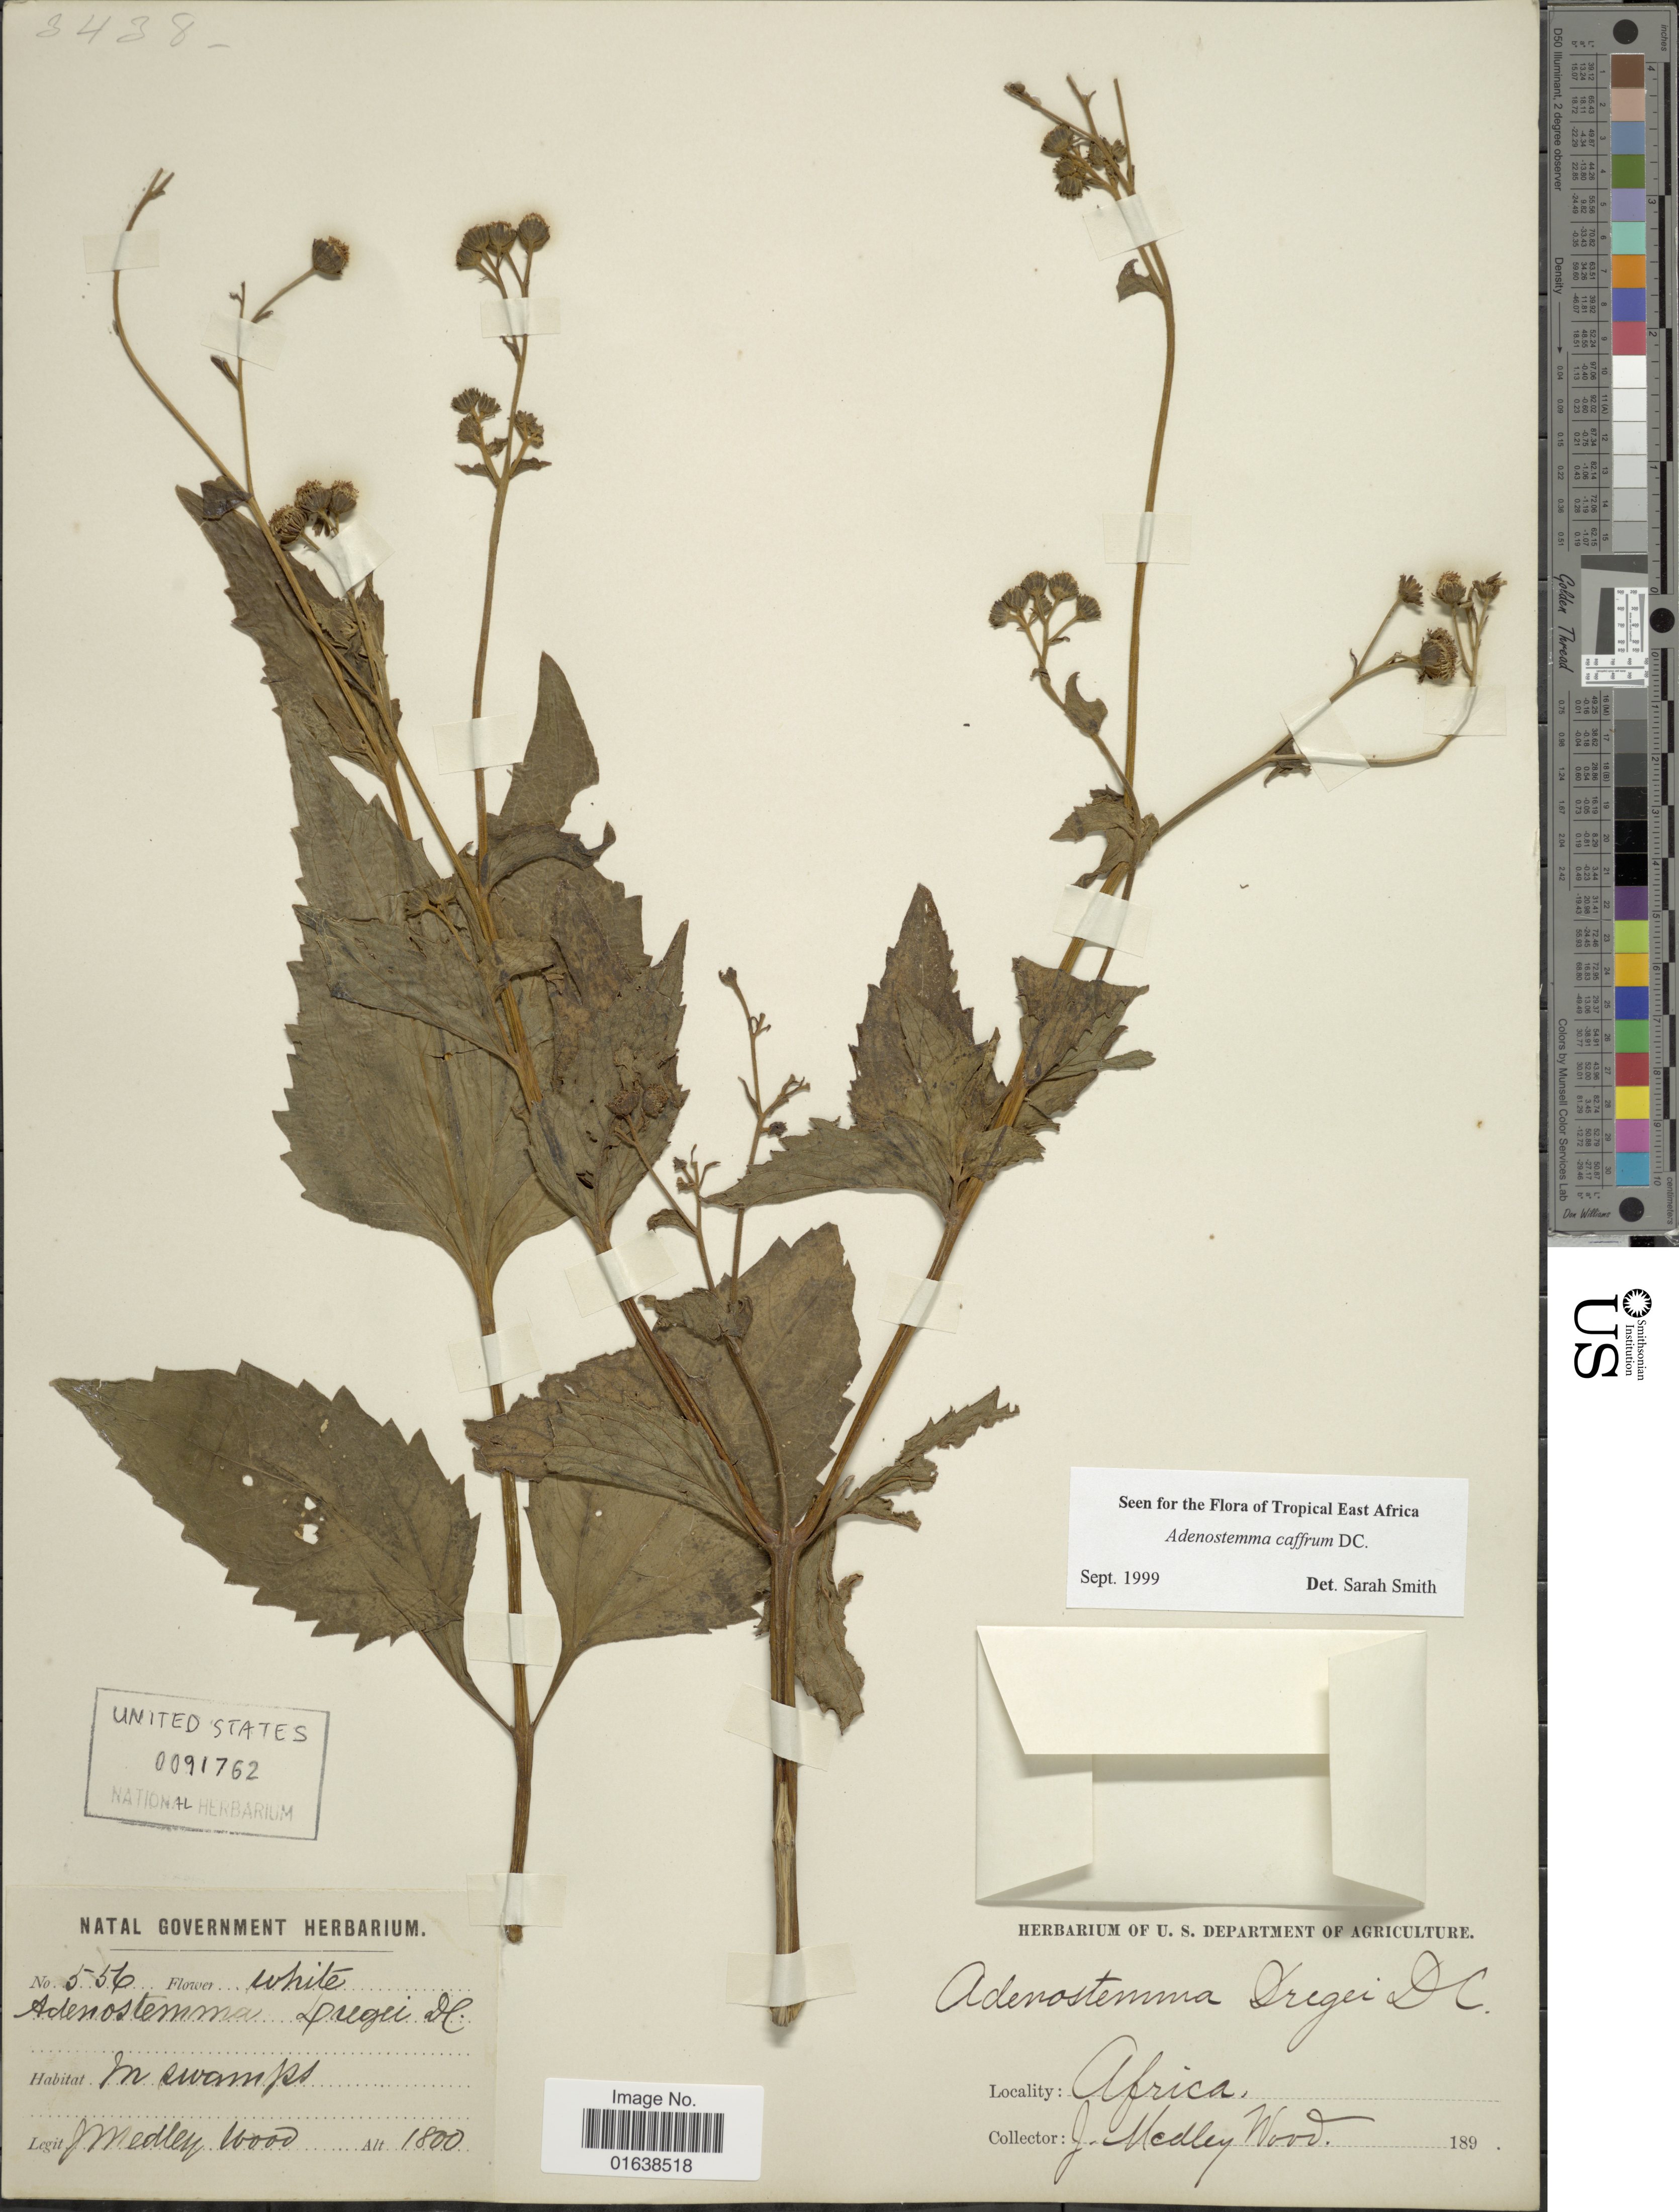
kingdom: Plantae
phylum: Tracheophyta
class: Magnoliopsida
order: Asterales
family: Asteraceae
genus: Adenostemma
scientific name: Adenostemma caffrum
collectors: J. Medley Wood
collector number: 556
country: South Africa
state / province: KwaZulu-Natal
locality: Africa. M Swamps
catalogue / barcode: US 91762